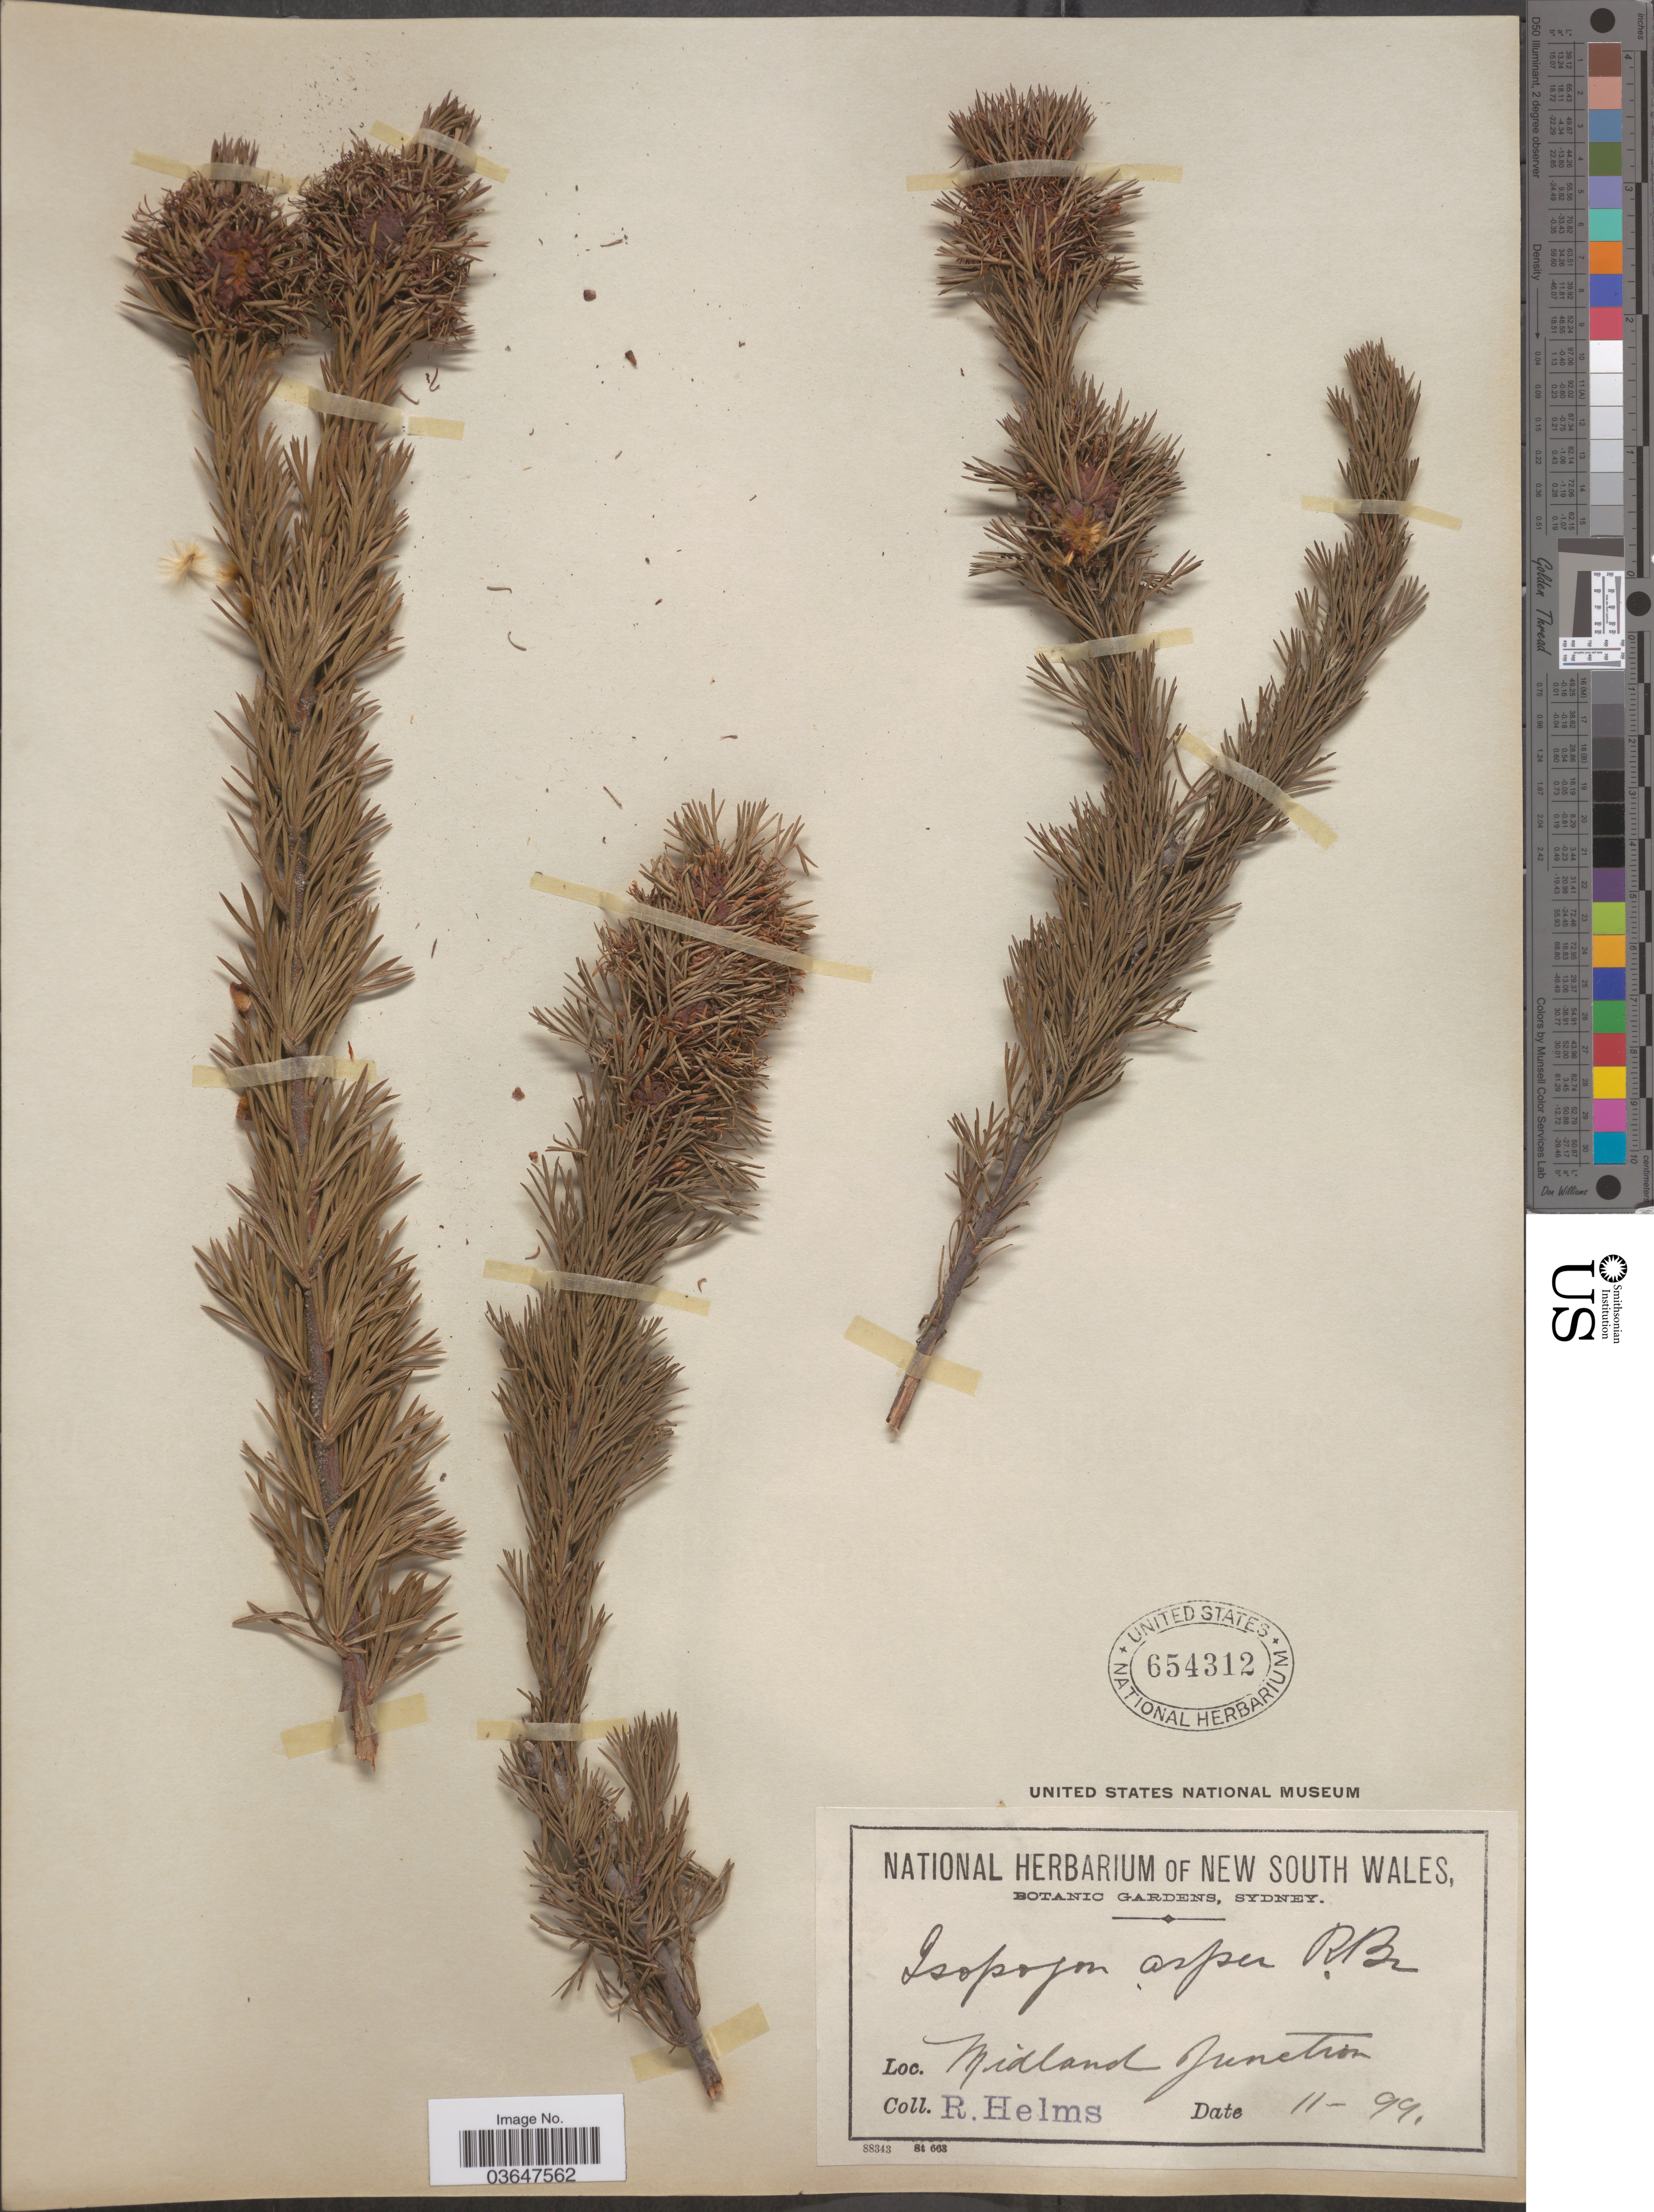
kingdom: Plantae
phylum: Tracheophyta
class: Magnoliopsida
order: Proteales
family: Proteaceae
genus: Isopogon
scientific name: Isopogon asper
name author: R. Br.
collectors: R. Helms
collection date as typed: Transcribed d/m/y: /11/99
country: Australia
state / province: New South Wales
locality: Midland Junction.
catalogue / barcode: US 654312